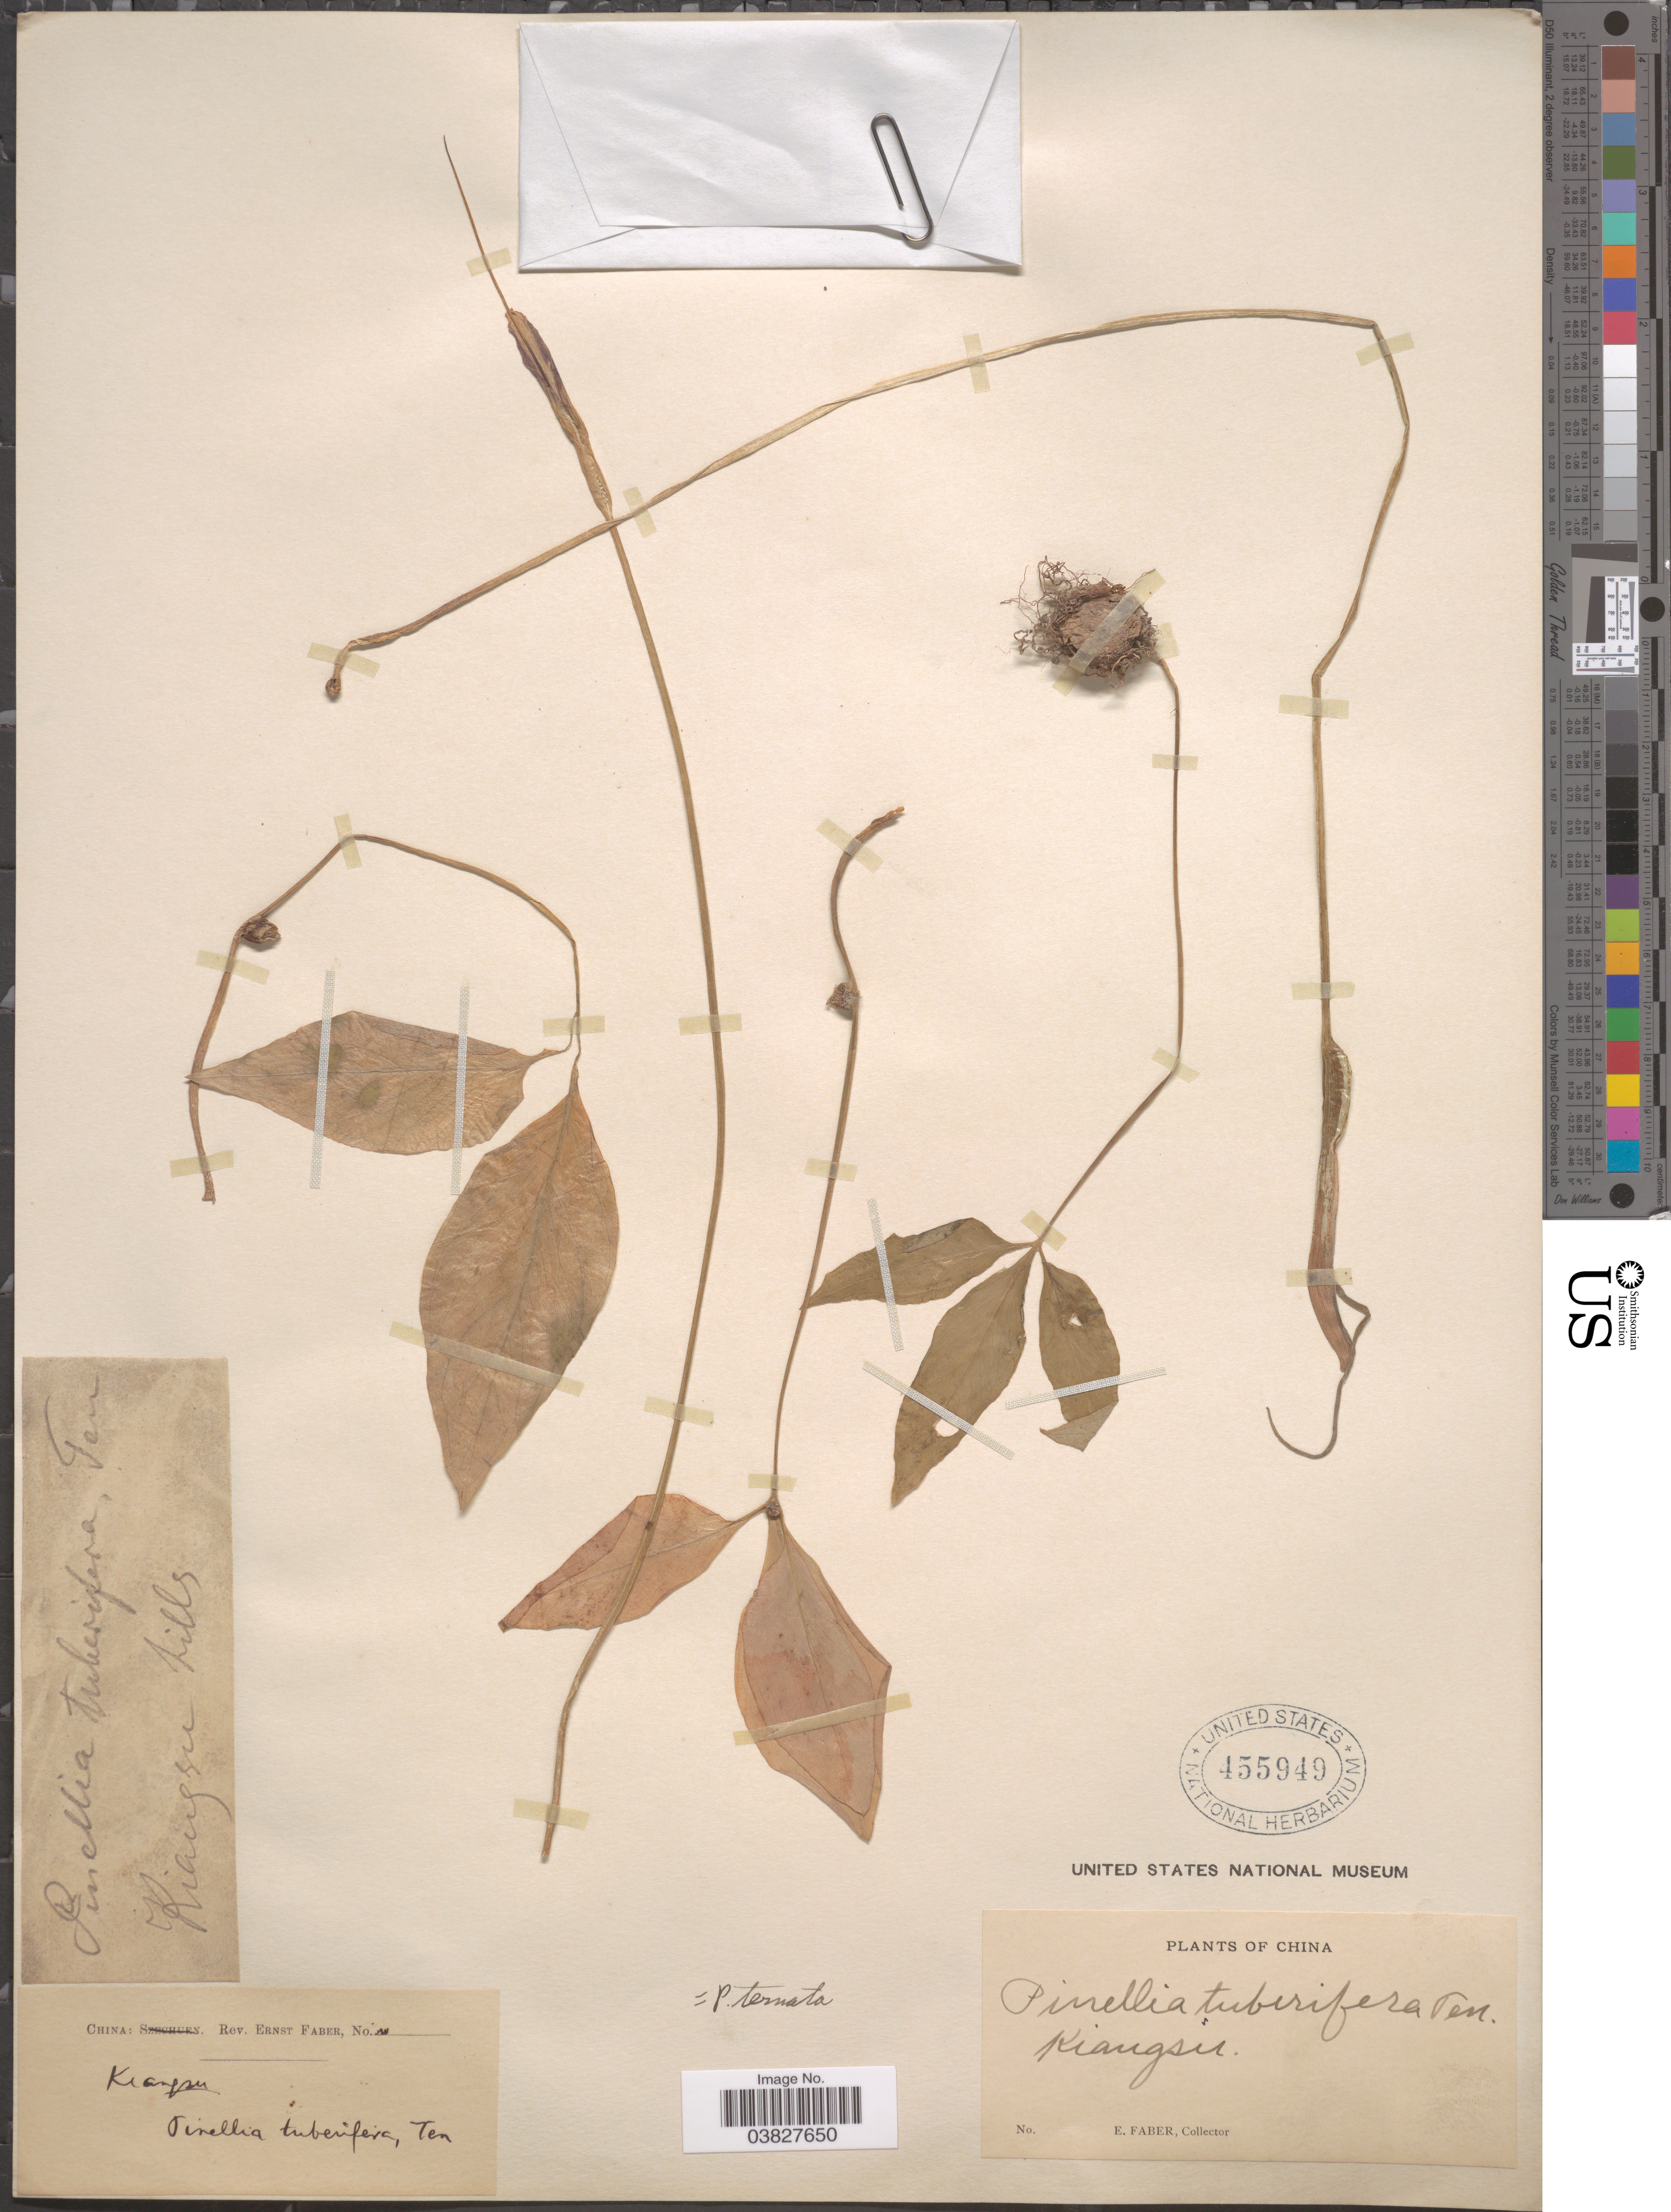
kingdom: Plantae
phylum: Tracheophyta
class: Liliopsida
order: Alismatales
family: Araceae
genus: Pinellia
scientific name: Pinellia ternata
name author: Druce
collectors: E. Faber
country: China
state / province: Jiangsu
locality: Kiangsu.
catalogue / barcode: US 455949